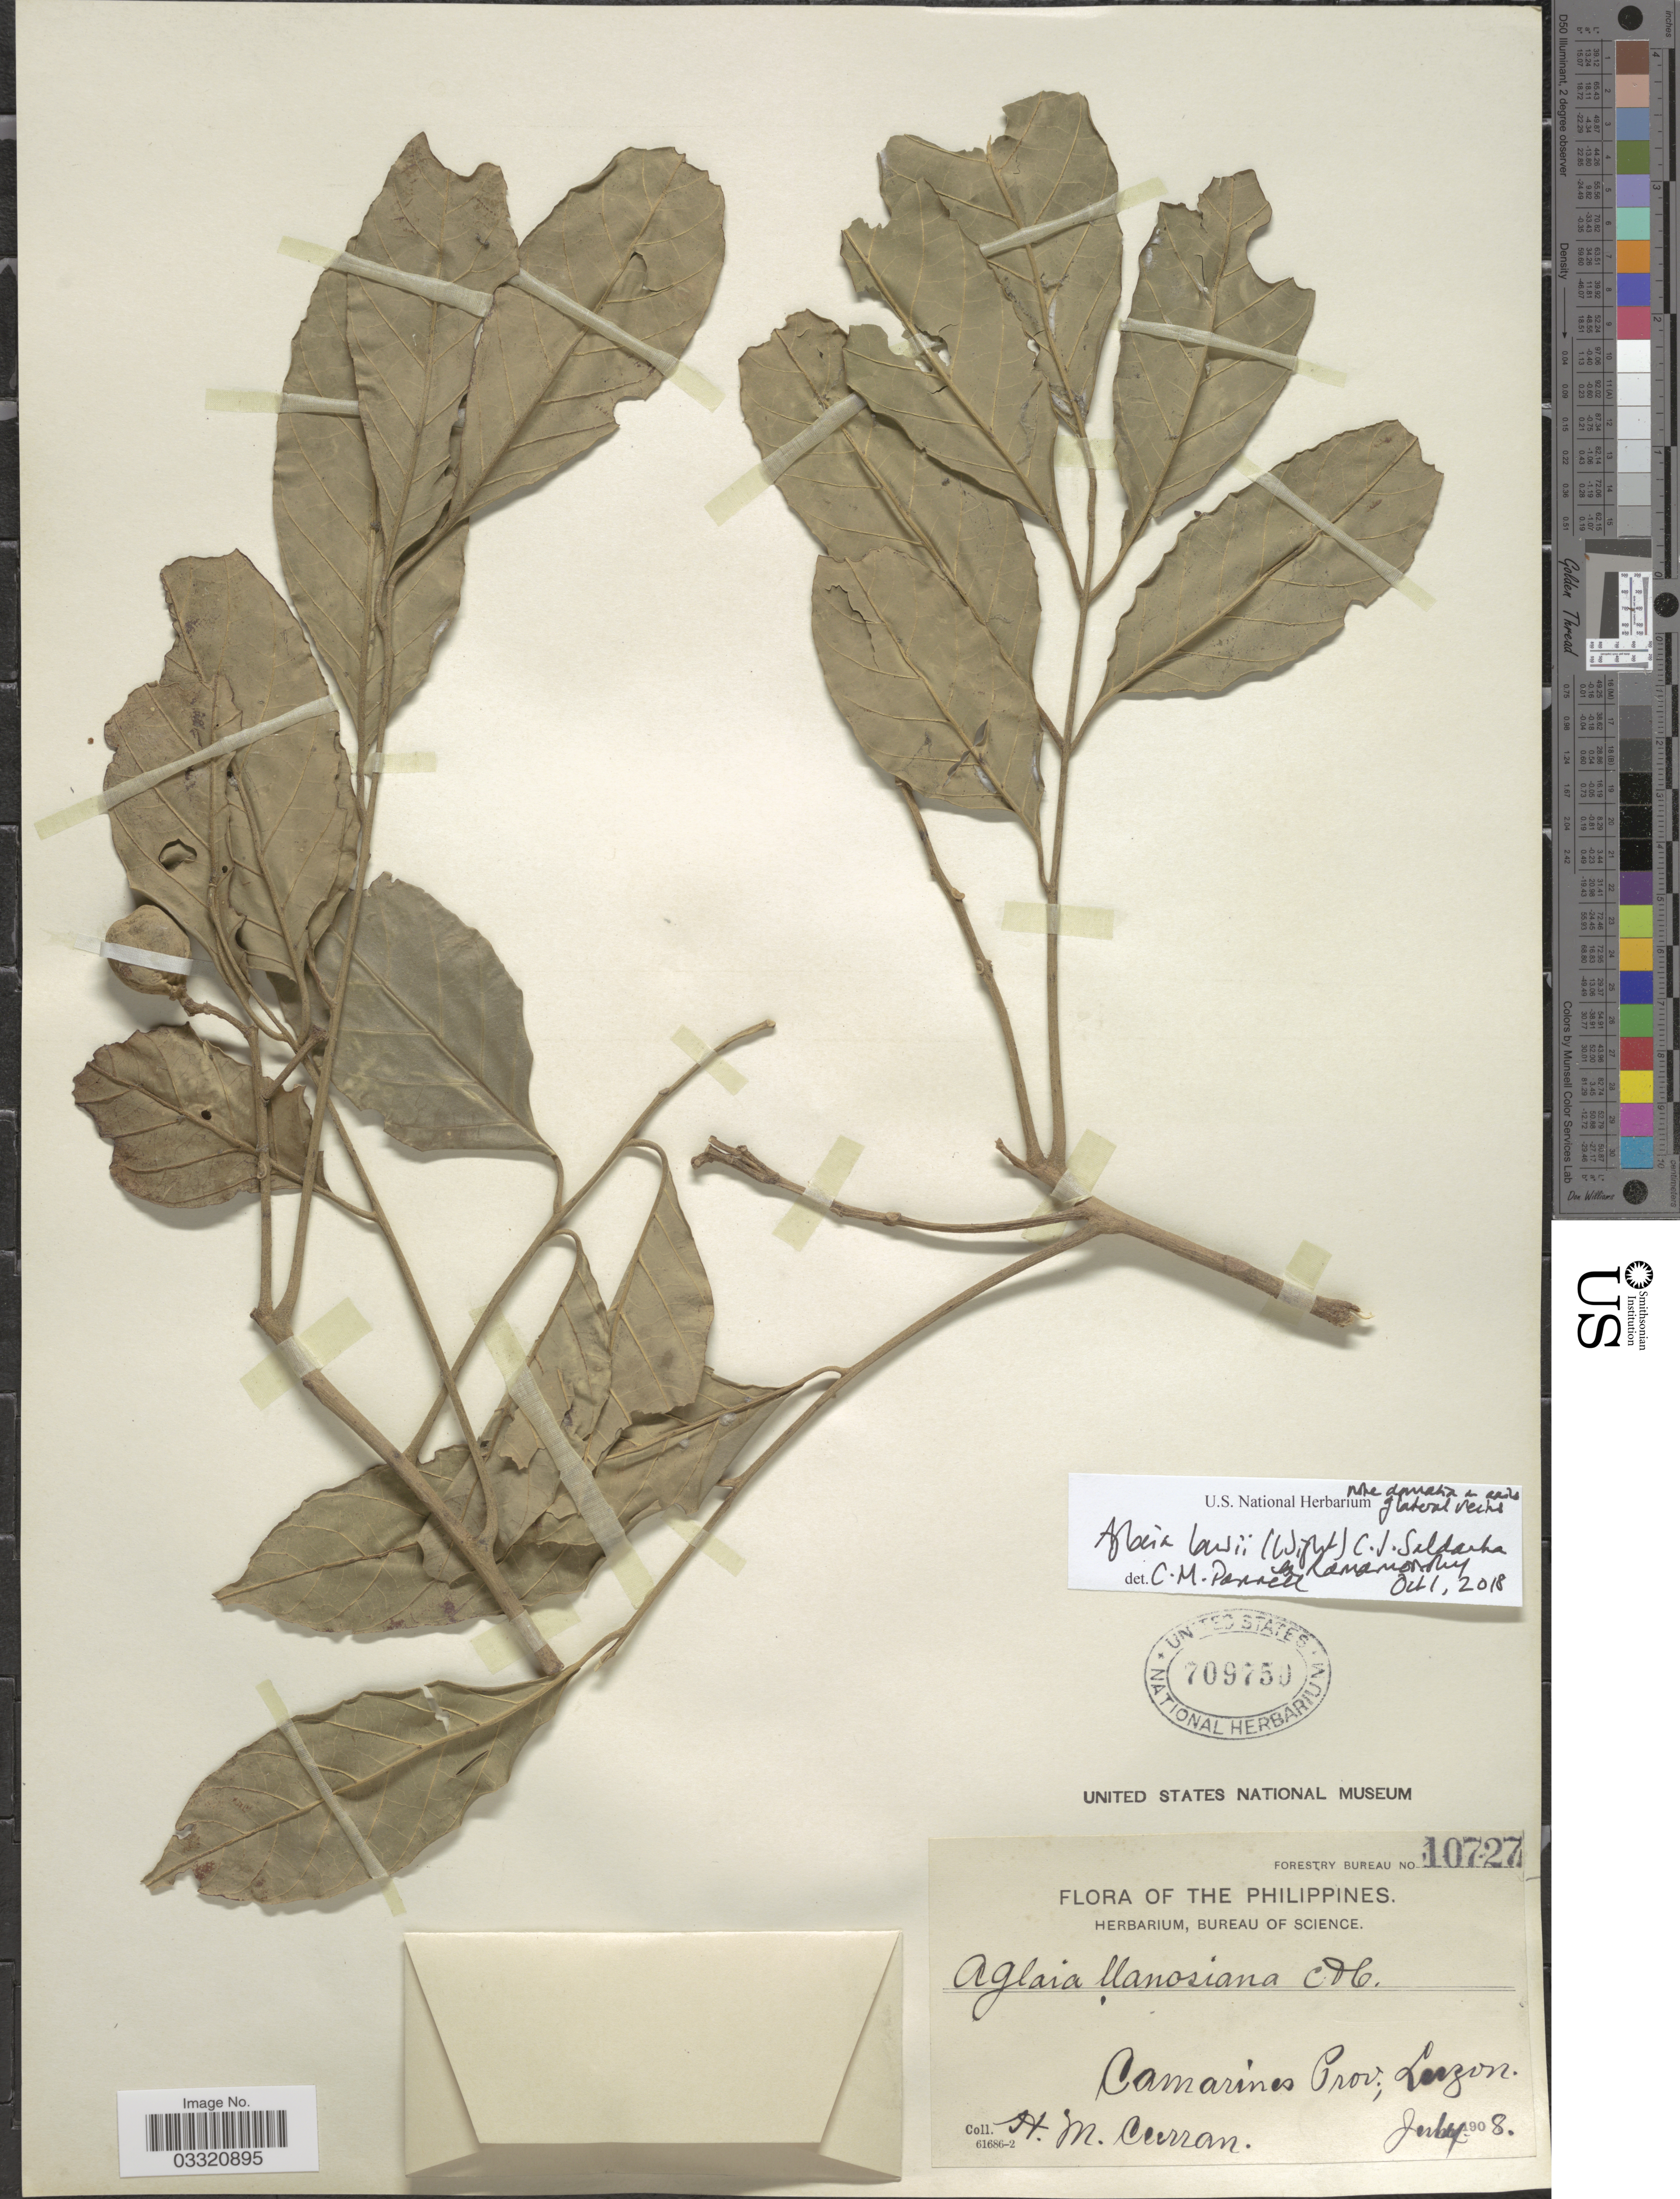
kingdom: Plantae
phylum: Tracheophyta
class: Magnoliopsida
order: Sapindales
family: Meliaceae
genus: Aglaia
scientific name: Aglaia lawii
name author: (Wight) C.J. Saldanha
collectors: H. M. Curran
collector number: Forestry Bureau 10727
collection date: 1908-07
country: Philippines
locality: Camarines Prov., Luzon.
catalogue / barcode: US 709750